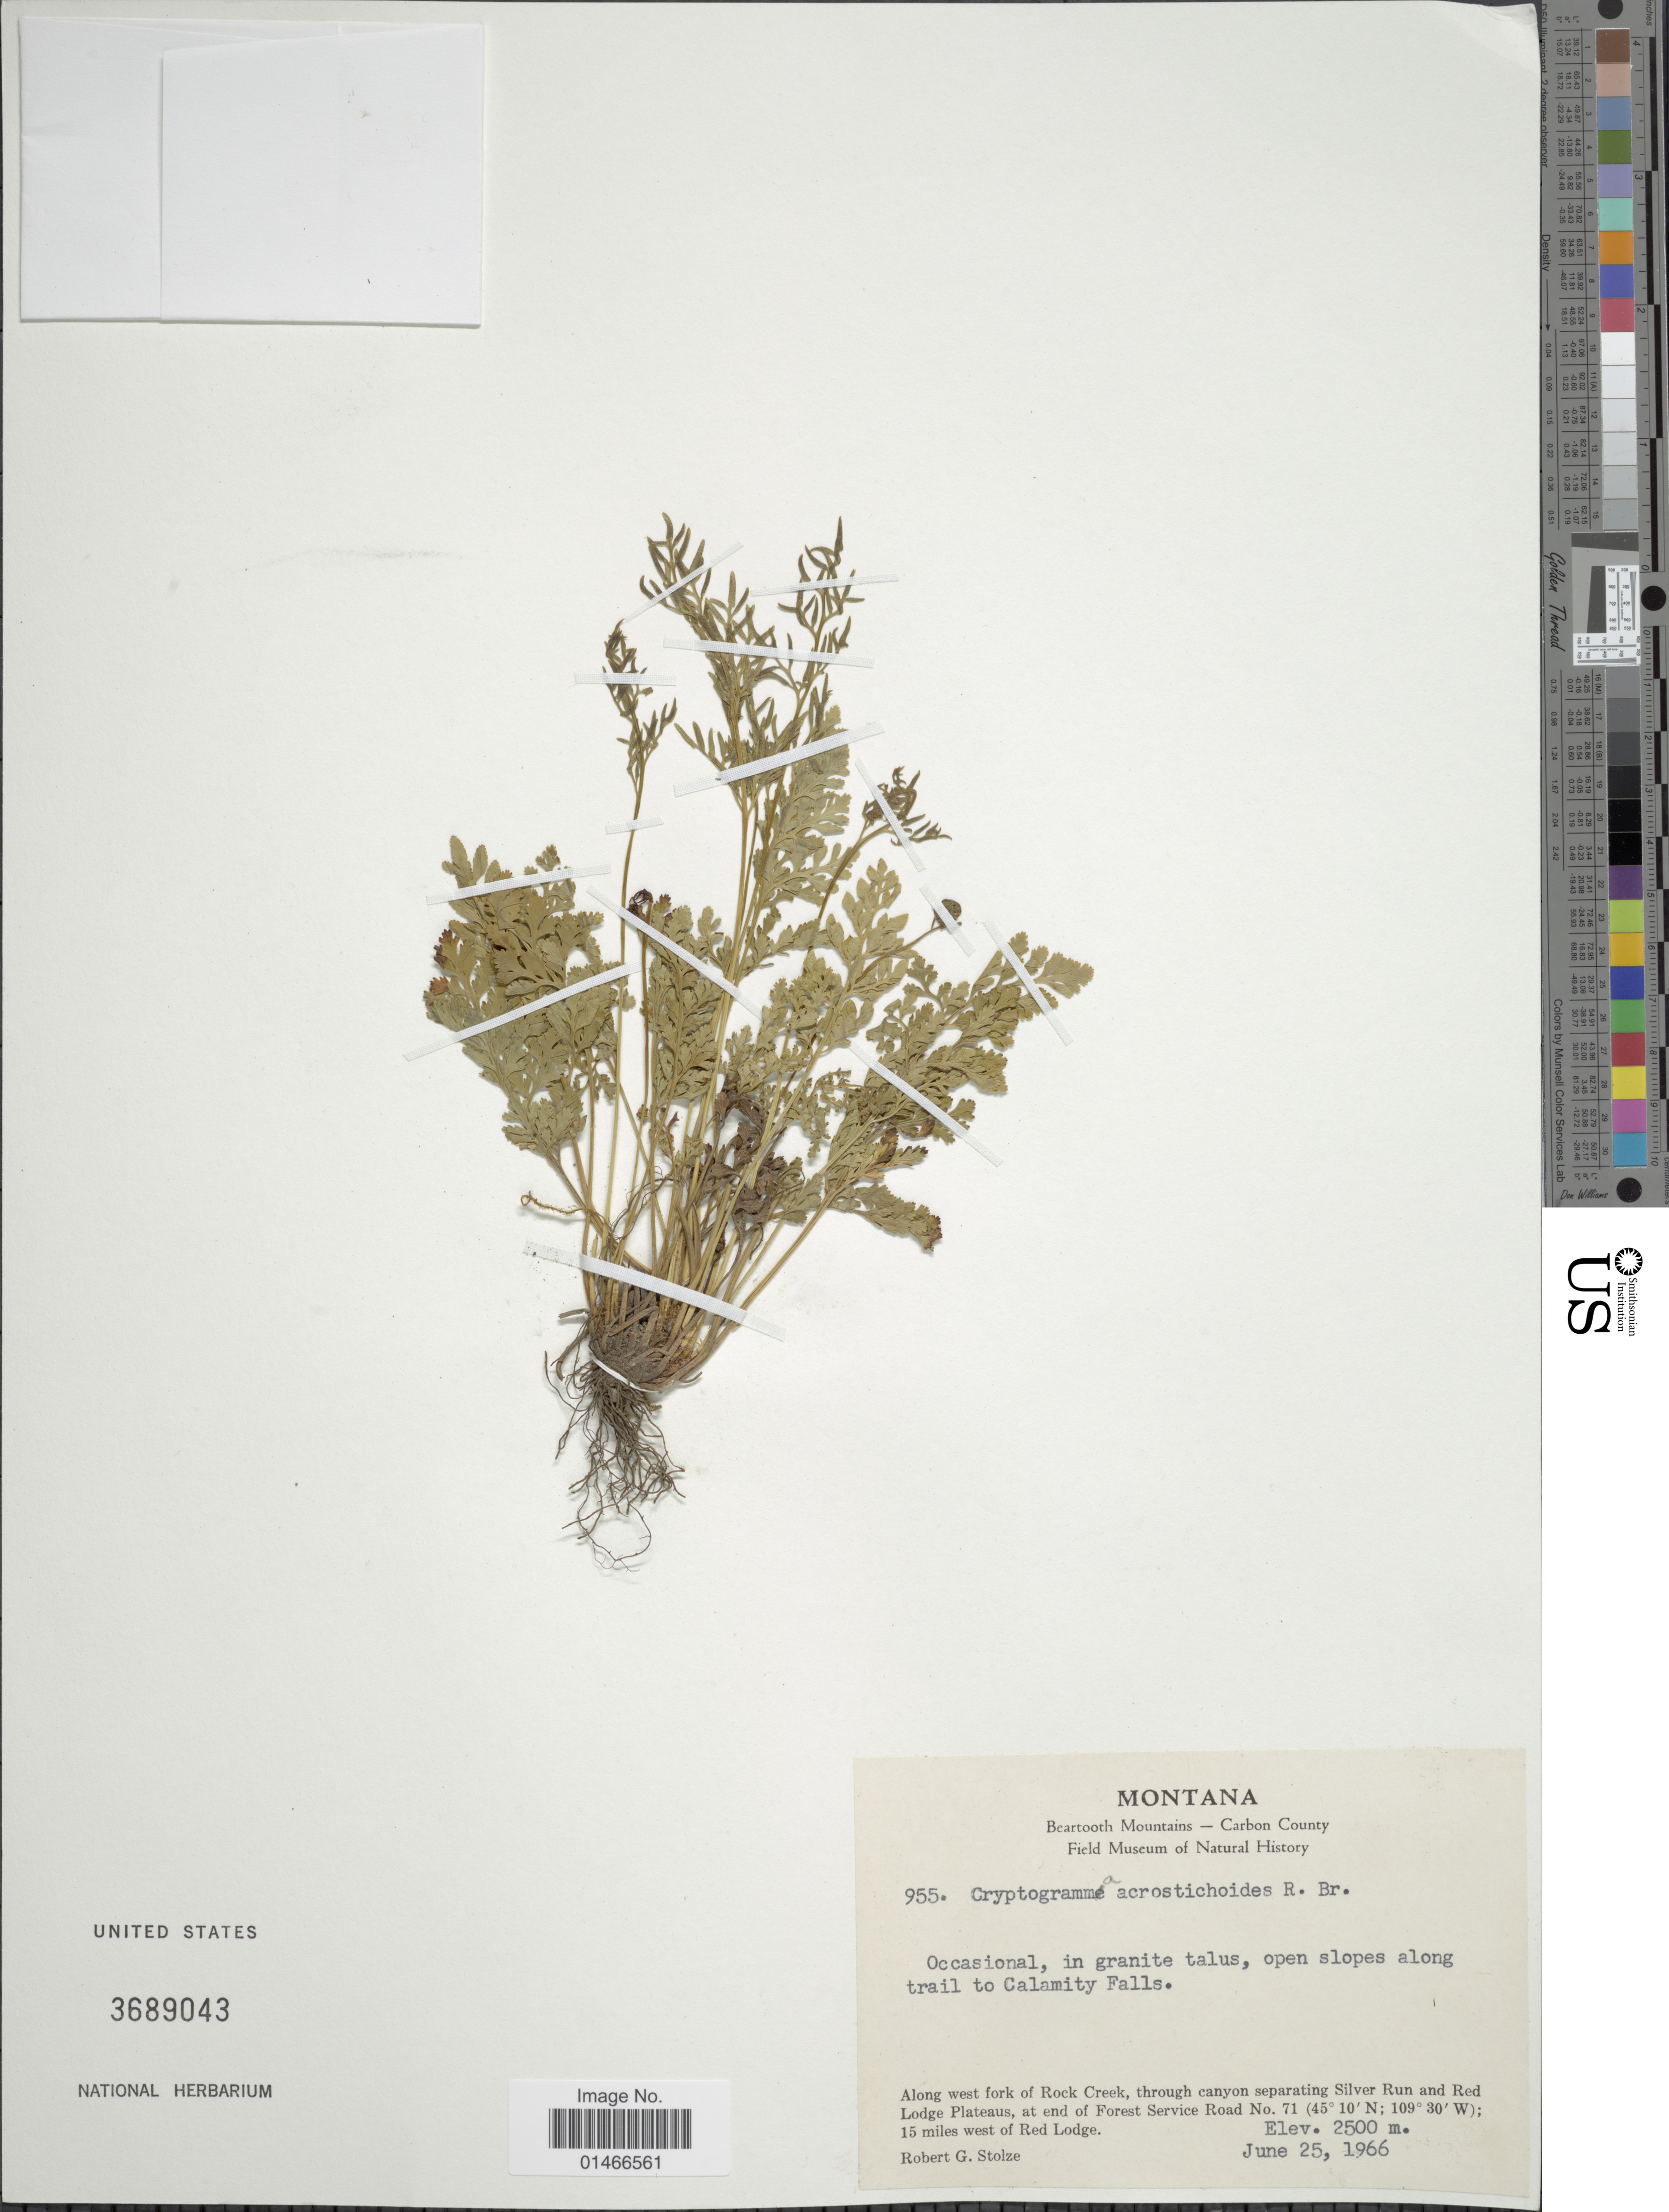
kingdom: Plantae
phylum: Tracheophyta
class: Polypodiopsida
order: Polypodiales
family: Pteridaceae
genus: Cryptogramma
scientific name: Cryptogramma acrostichoides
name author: R. Br.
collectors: R. G. Stolze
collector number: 955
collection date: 1966-06-25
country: United States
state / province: Montana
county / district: Carbon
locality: Along west fork of Rock Creek, through canyon separating Silver Run and Red Lodge Plateaus, at end of Forest Service Road. 15 miles west of Red Lodge.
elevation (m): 2500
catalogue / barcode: US 3689043